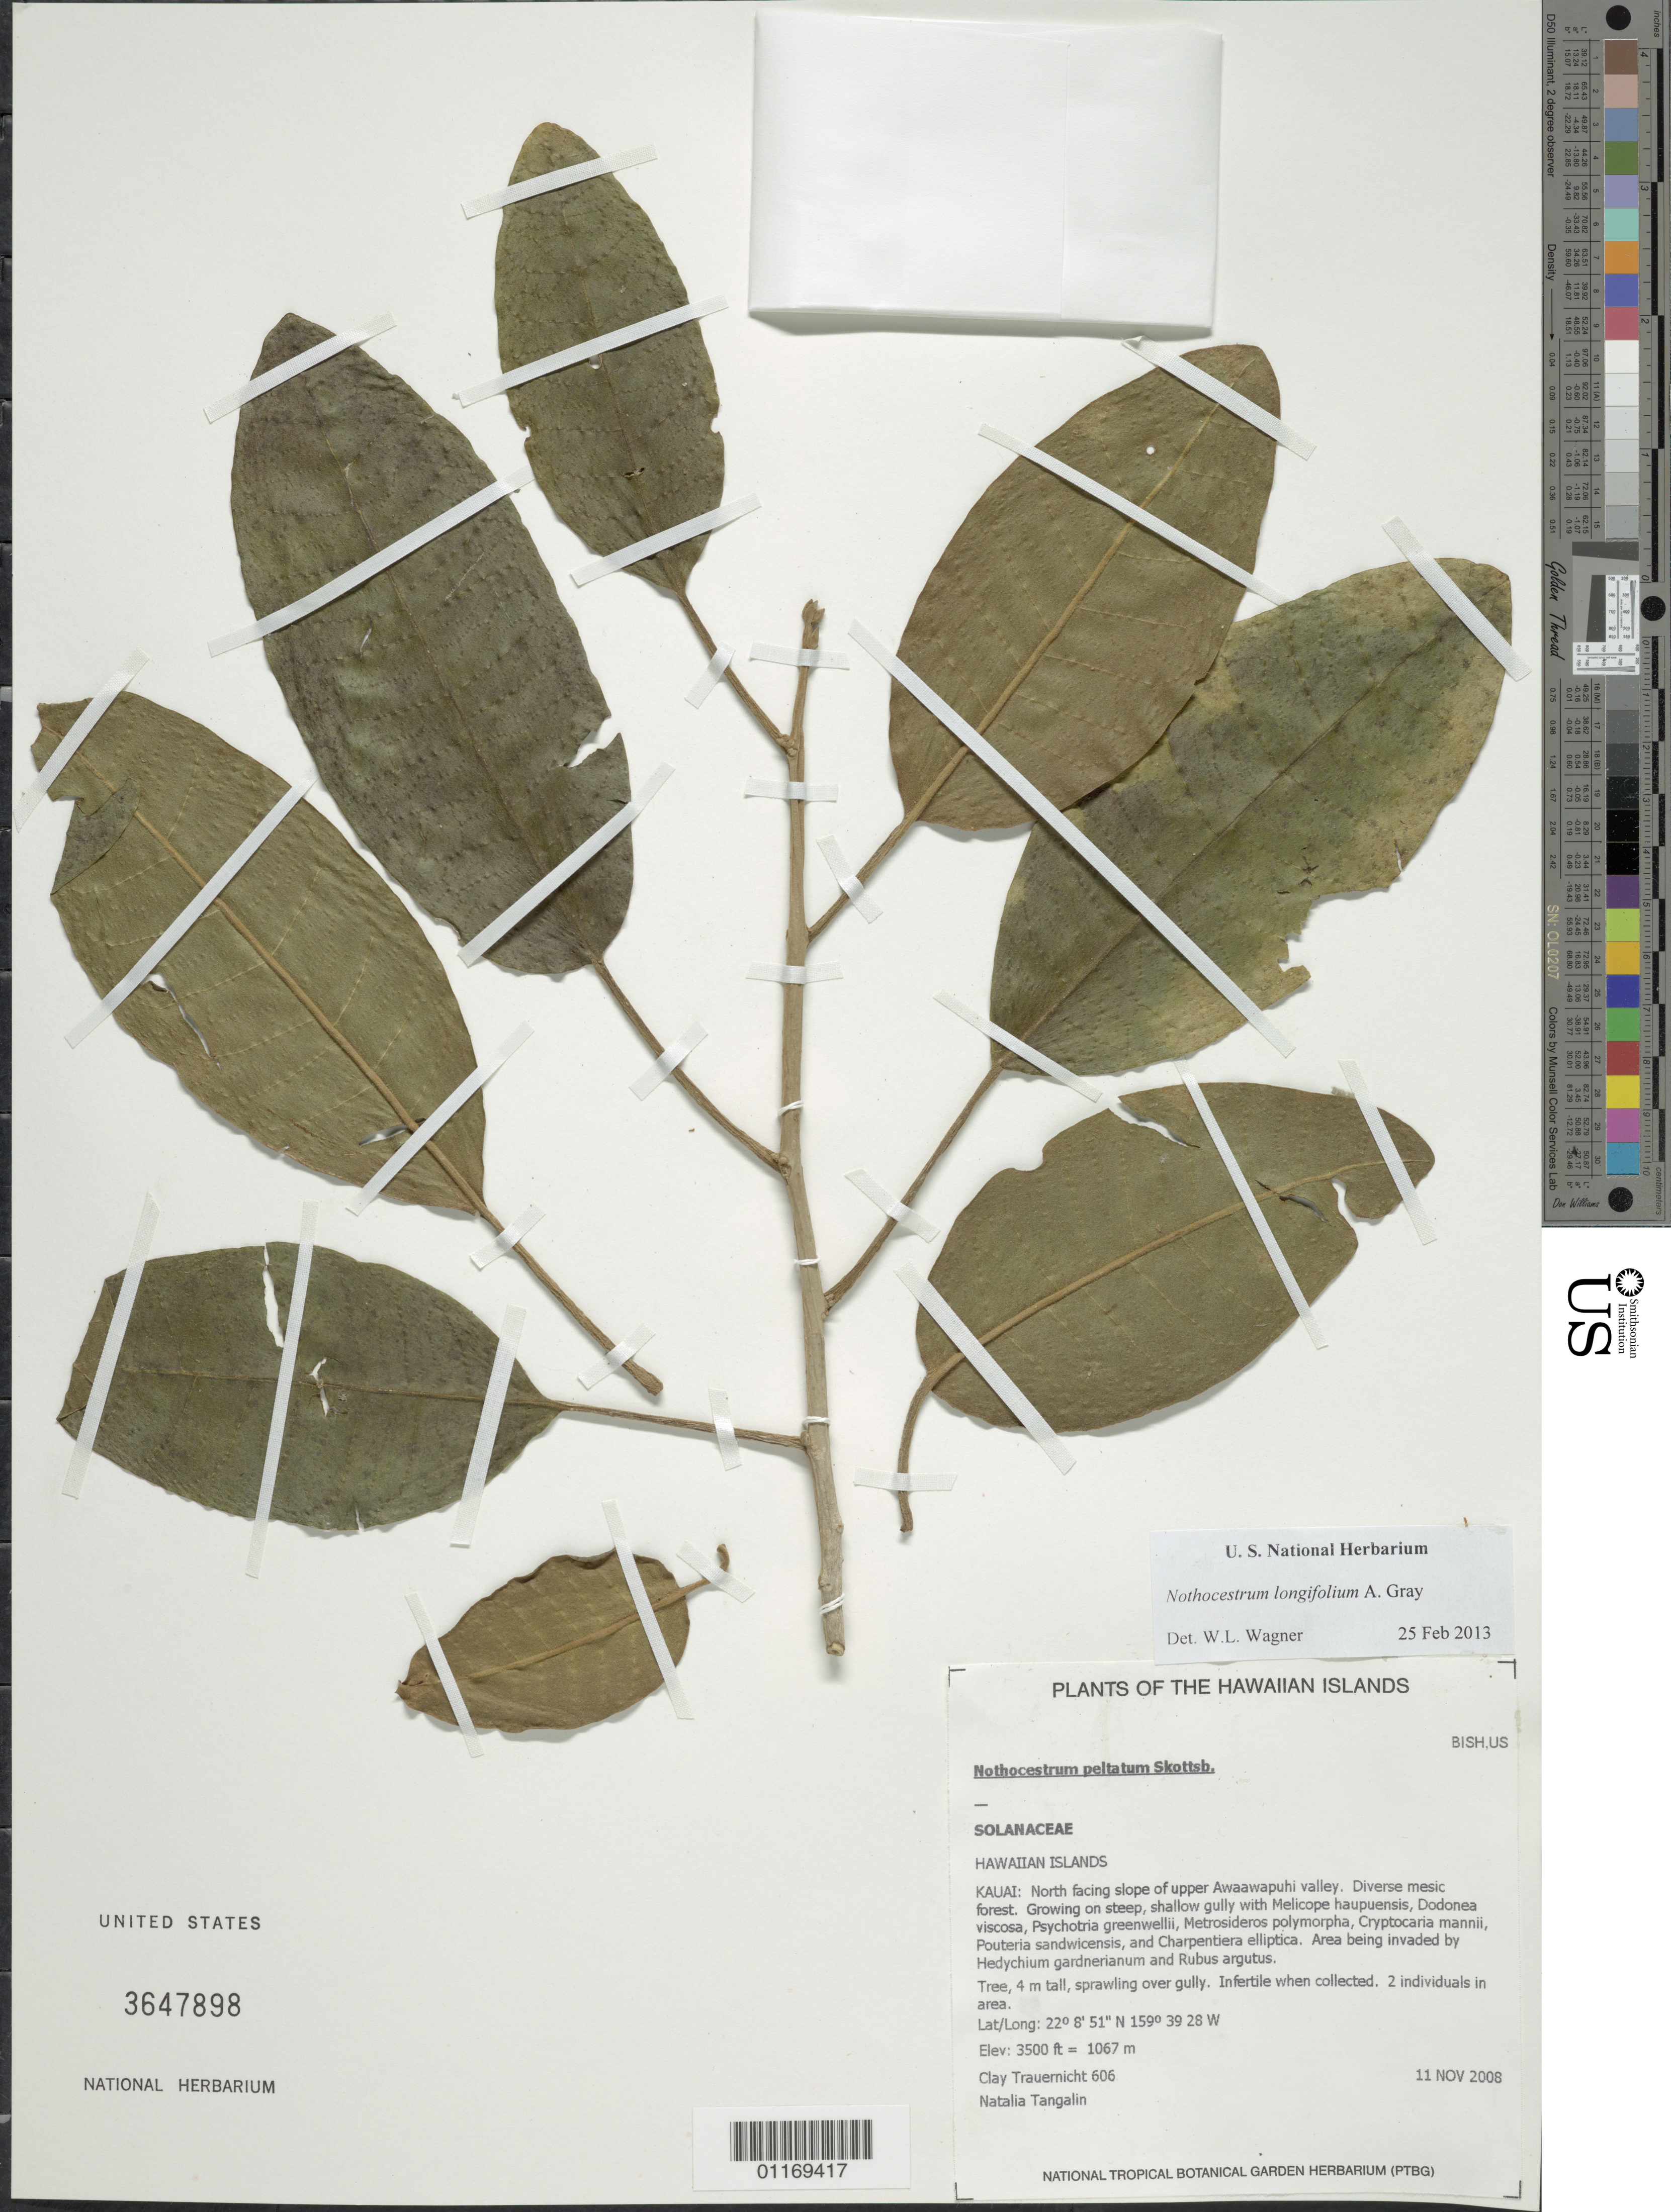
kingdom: Plantae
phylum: Tracheophyta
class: Magnoliopsida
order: Solanales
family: Solanaceae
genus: Nothocestrum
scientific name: Nothocestrum longifolium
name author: A. Gray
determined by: Wagner, W. L., (BOT), Smithsonian Institution - National Museum of Natural History (UNITED STATES)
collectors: C. Trauernicht & N. Tangalin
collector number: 606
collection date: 2008-11-11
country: United States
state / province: Hawaii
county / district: Kaui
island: Kaua'i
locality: North facing slope of upper Awaawapuhi Valley.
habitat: Diverse mesic forest.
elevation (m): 1067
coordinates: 0432144, 2449325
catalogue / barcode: US 3647898